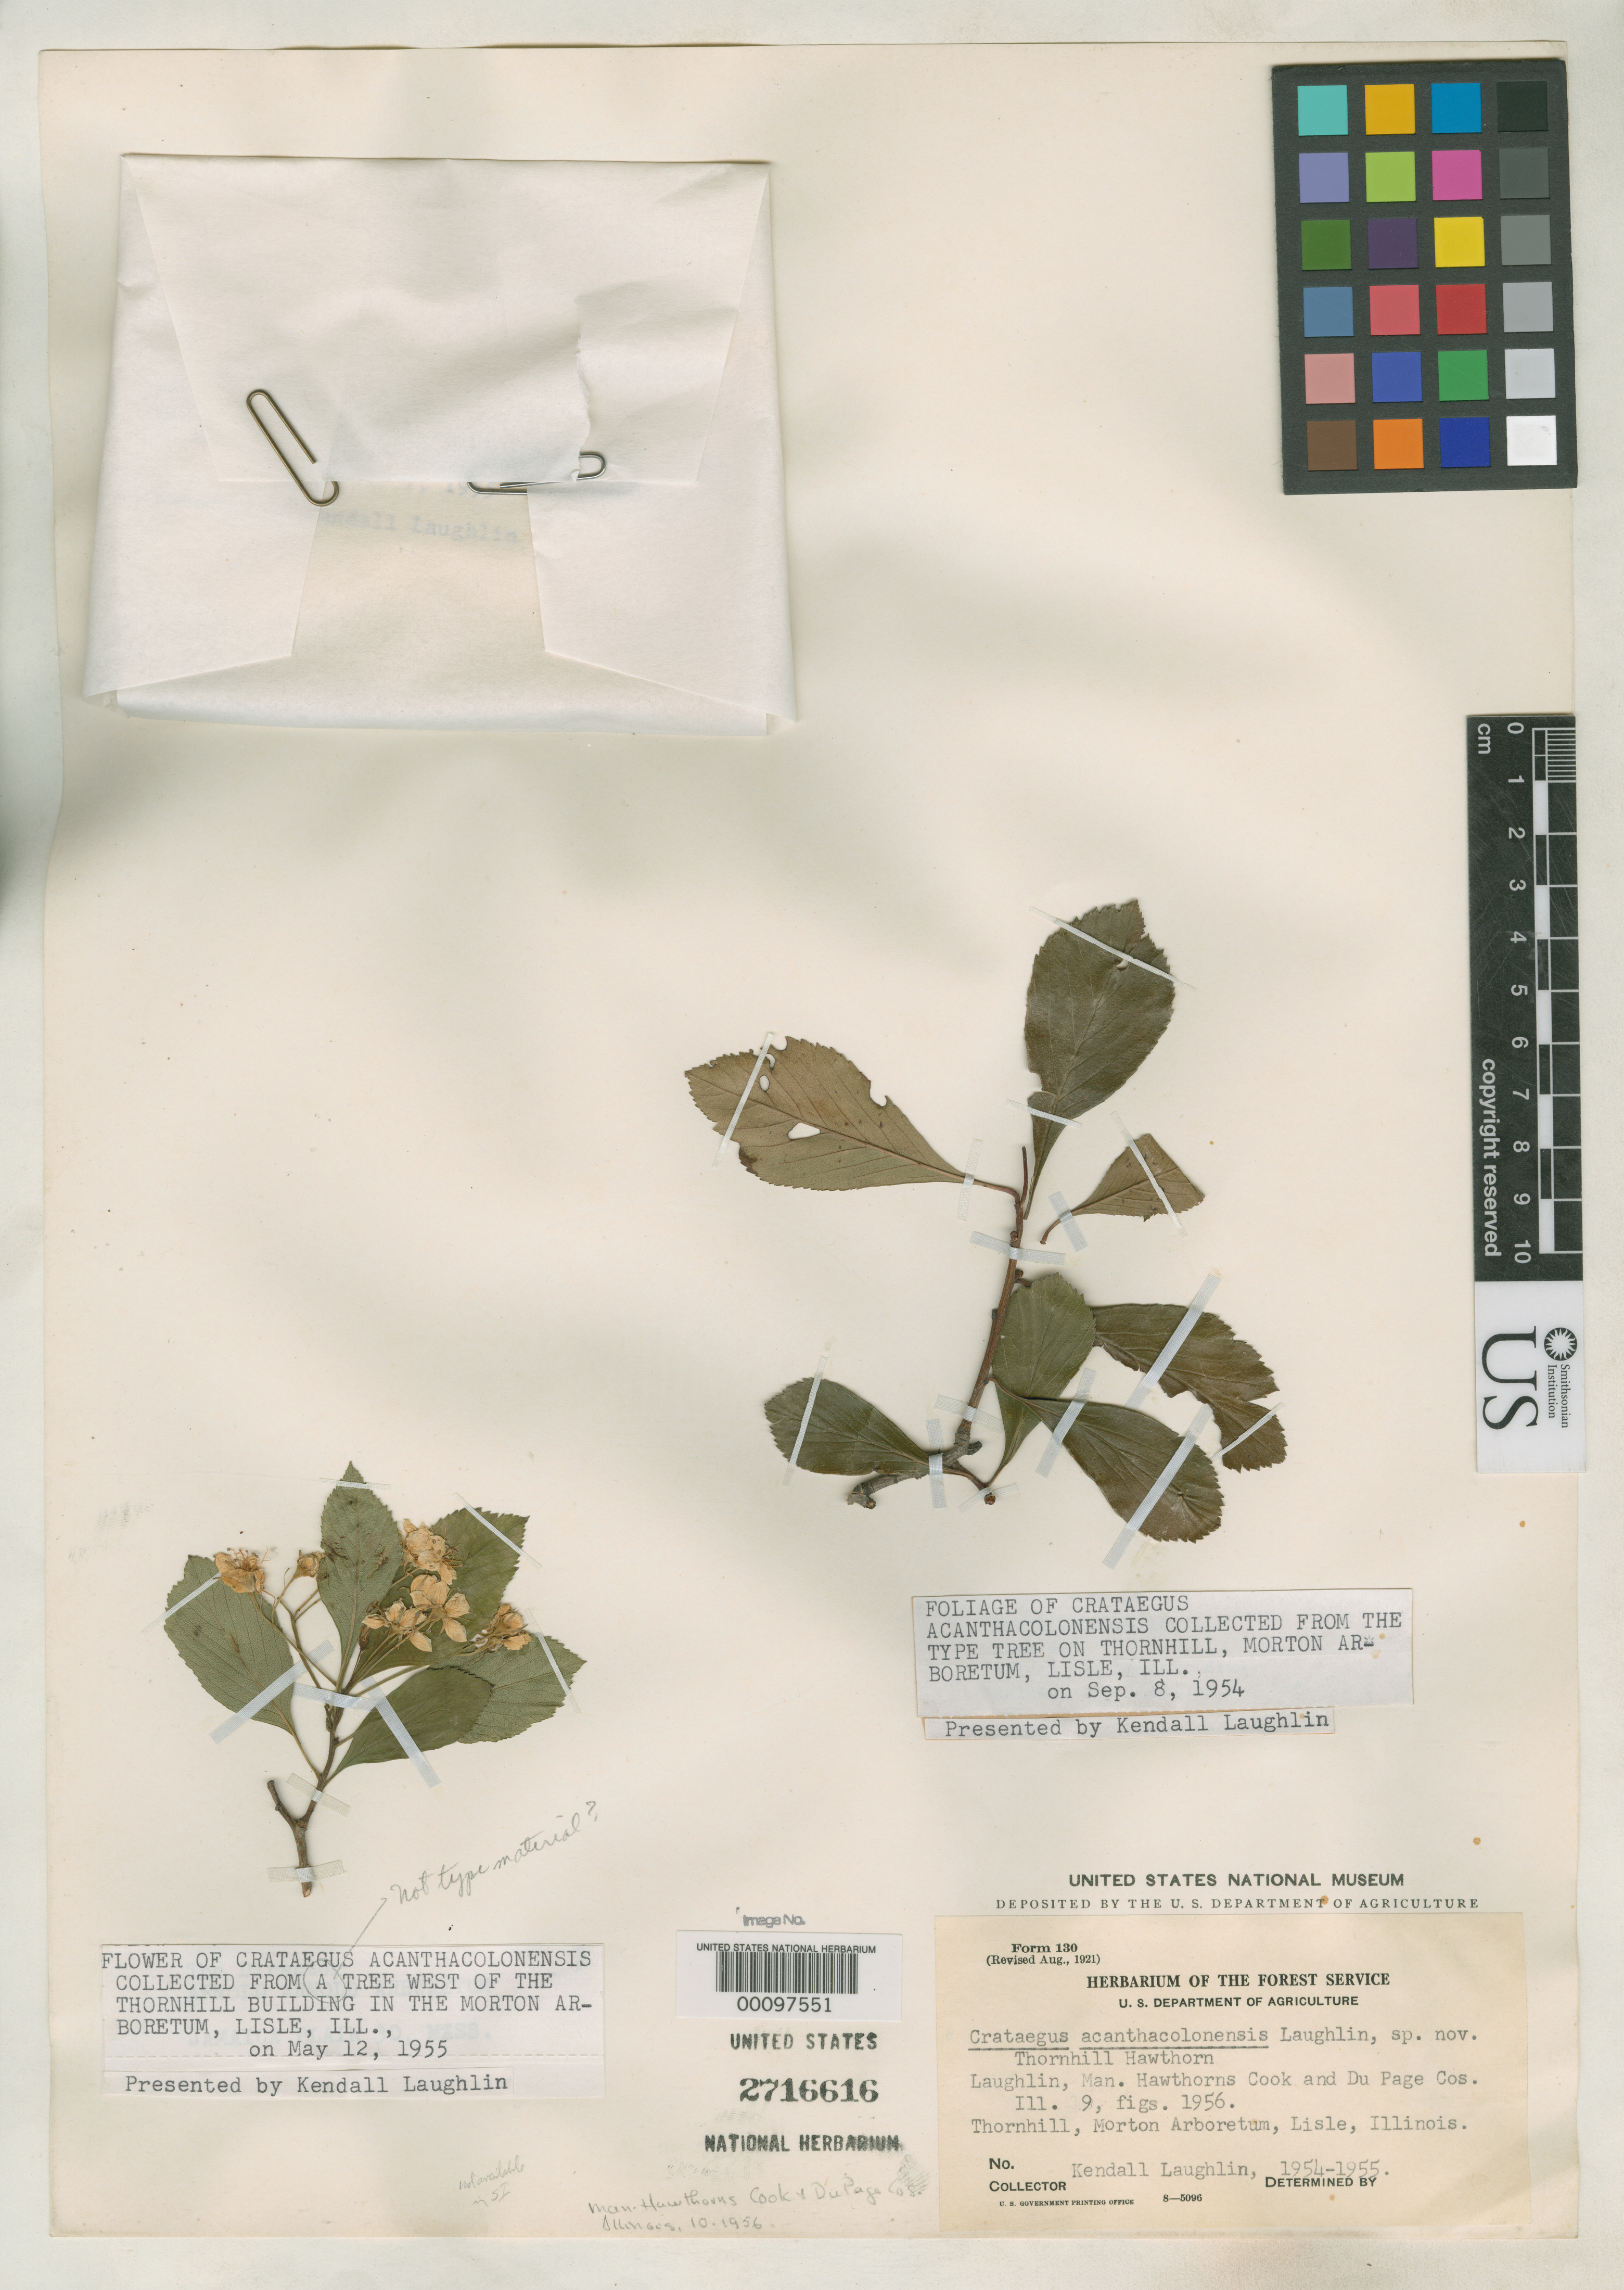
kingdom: Plantae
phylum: Tracheophyta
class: Magnoliopsida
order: Rosales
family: Rosaceae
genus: Crataegus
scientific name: Crataegus acanthacolonensis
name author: Laughlin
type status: Type Collection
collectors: K. Laughlin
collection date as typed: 08 Sep 1954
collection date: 1954-09-08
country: United States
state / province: Illinois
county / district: Du Page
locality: Lisle, Morton Arboretum, Thornhill.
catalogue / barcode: US 2716616